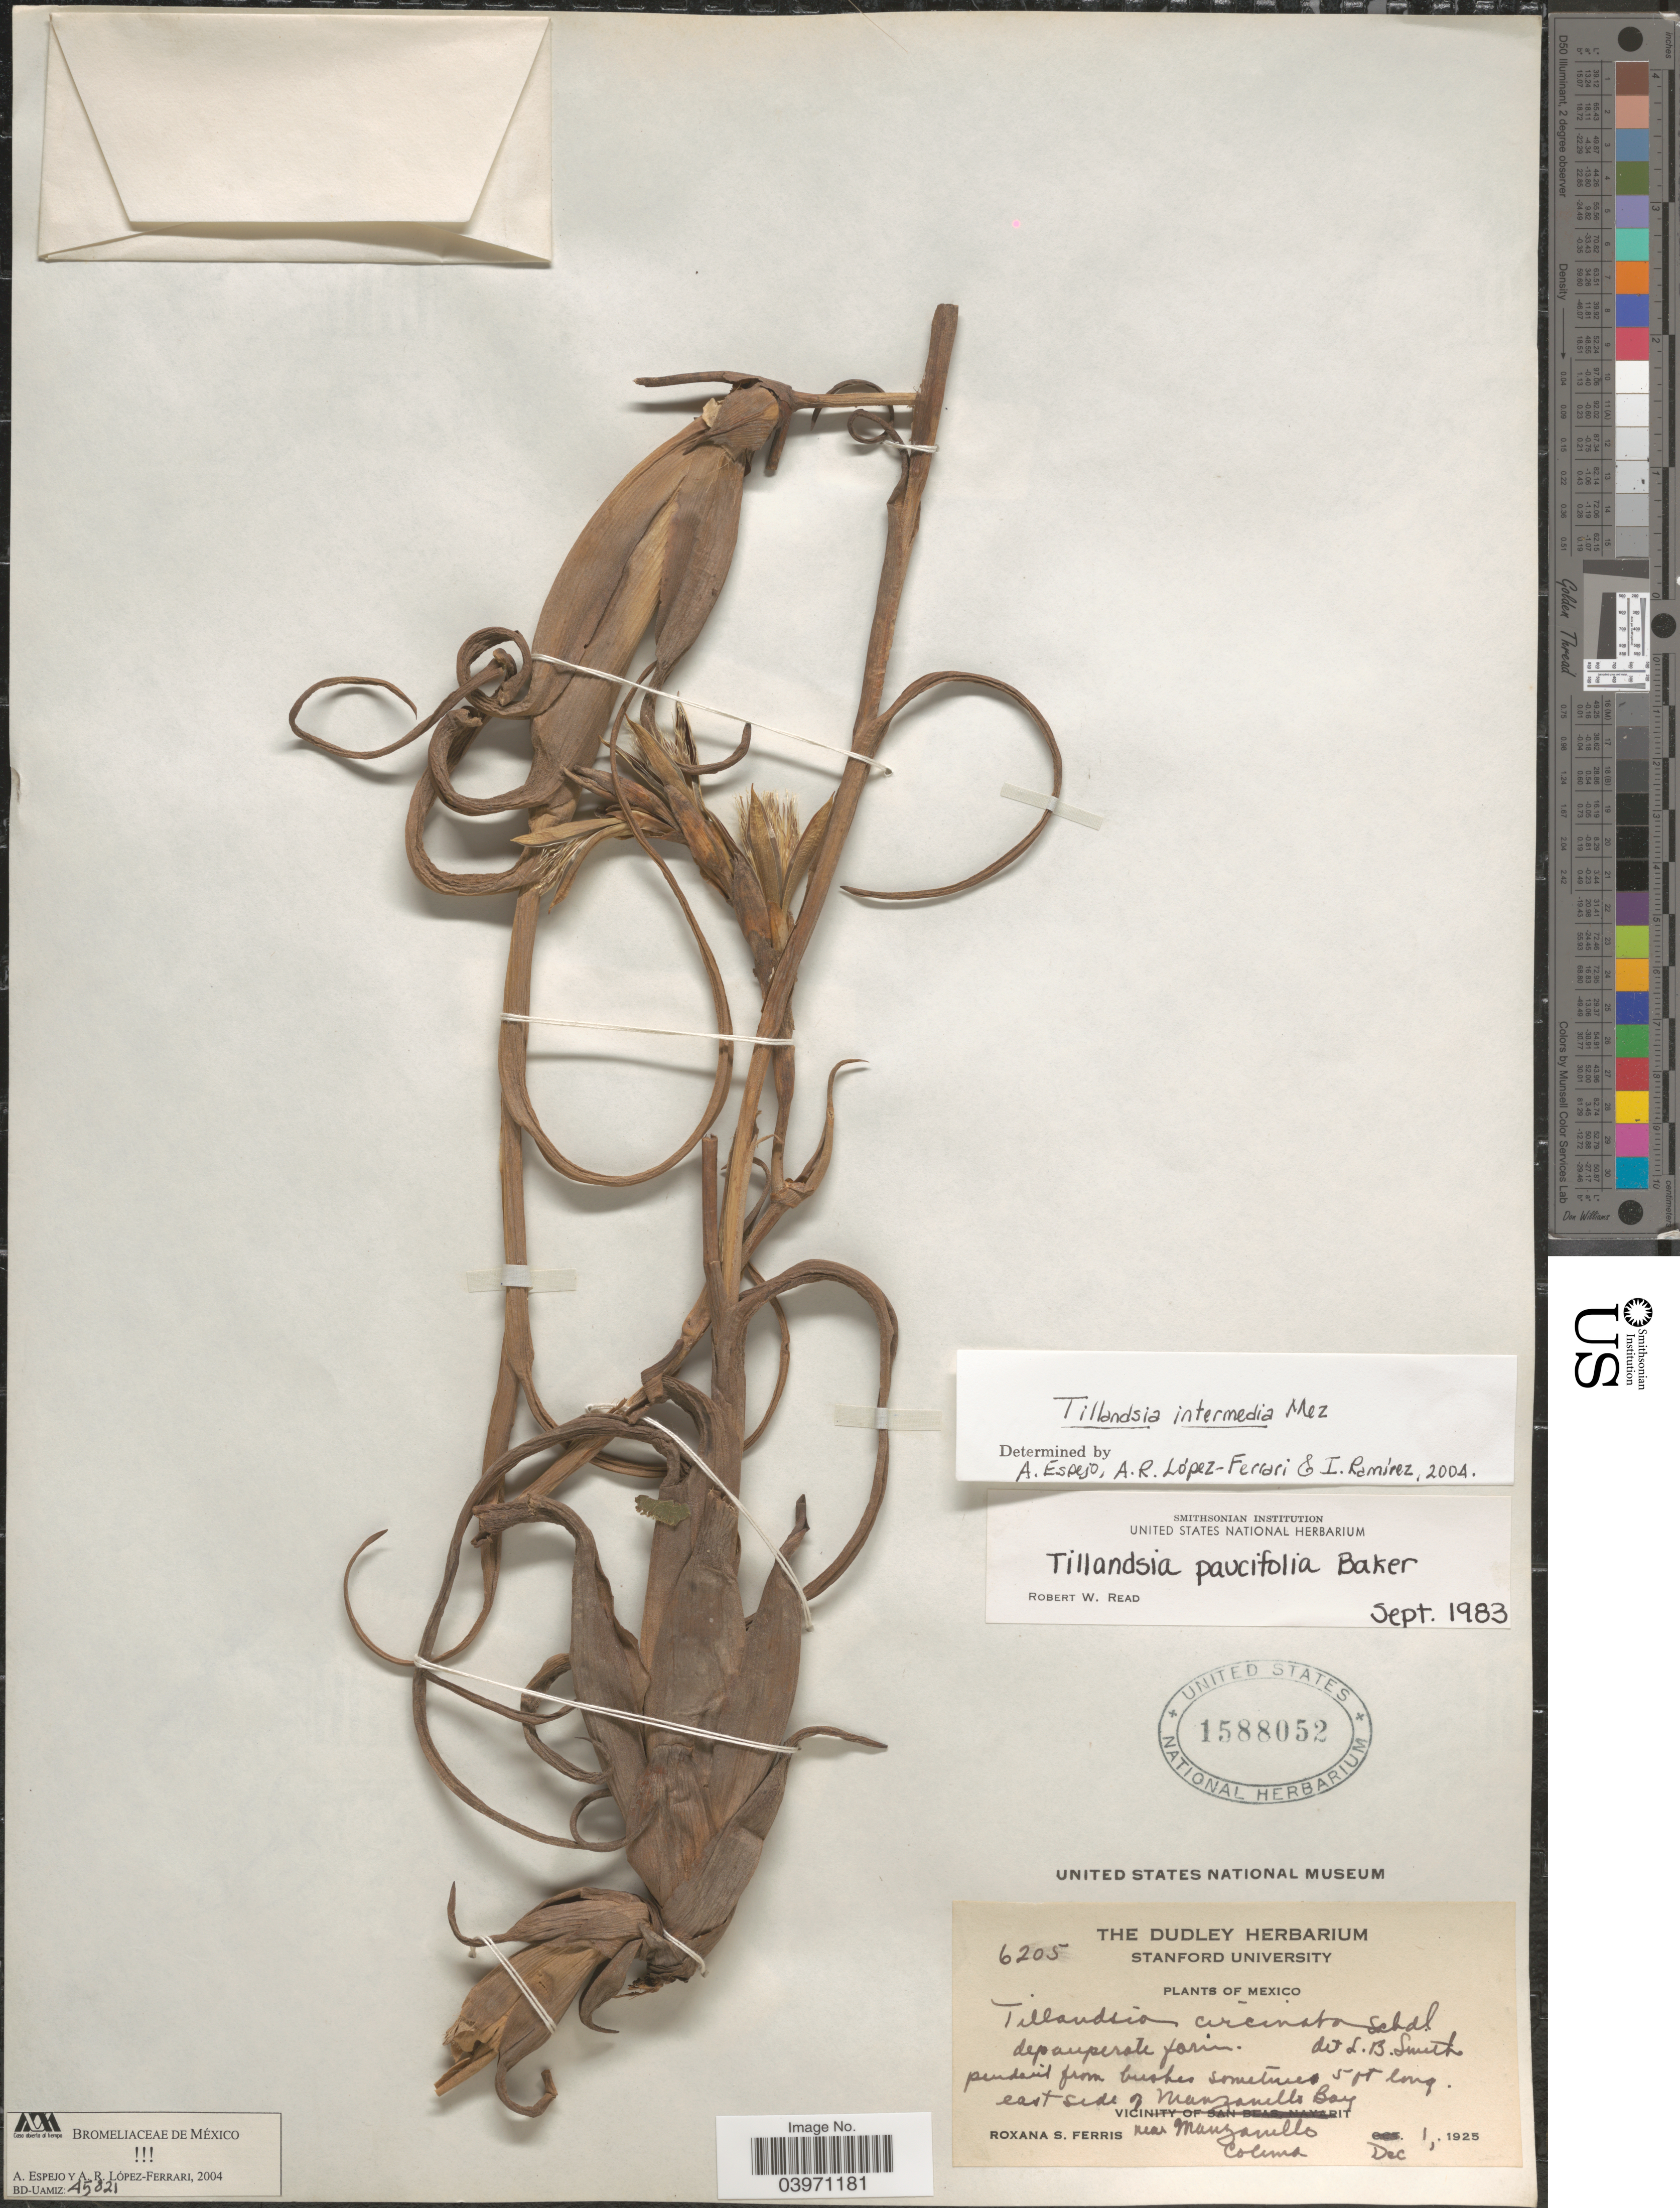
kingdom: Plantae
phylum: Tracheophyta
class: Liliopsida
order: Poales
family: Bromeliaceae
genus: Tillandsia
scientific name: Tillandsia intermedia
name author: Mez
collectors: R. S. Ferris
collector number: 6205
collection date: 1925-12-01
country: Mexico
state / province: Colima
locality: East side of Manzanello Bay. Near Manzanello.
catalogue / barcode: US 1588052